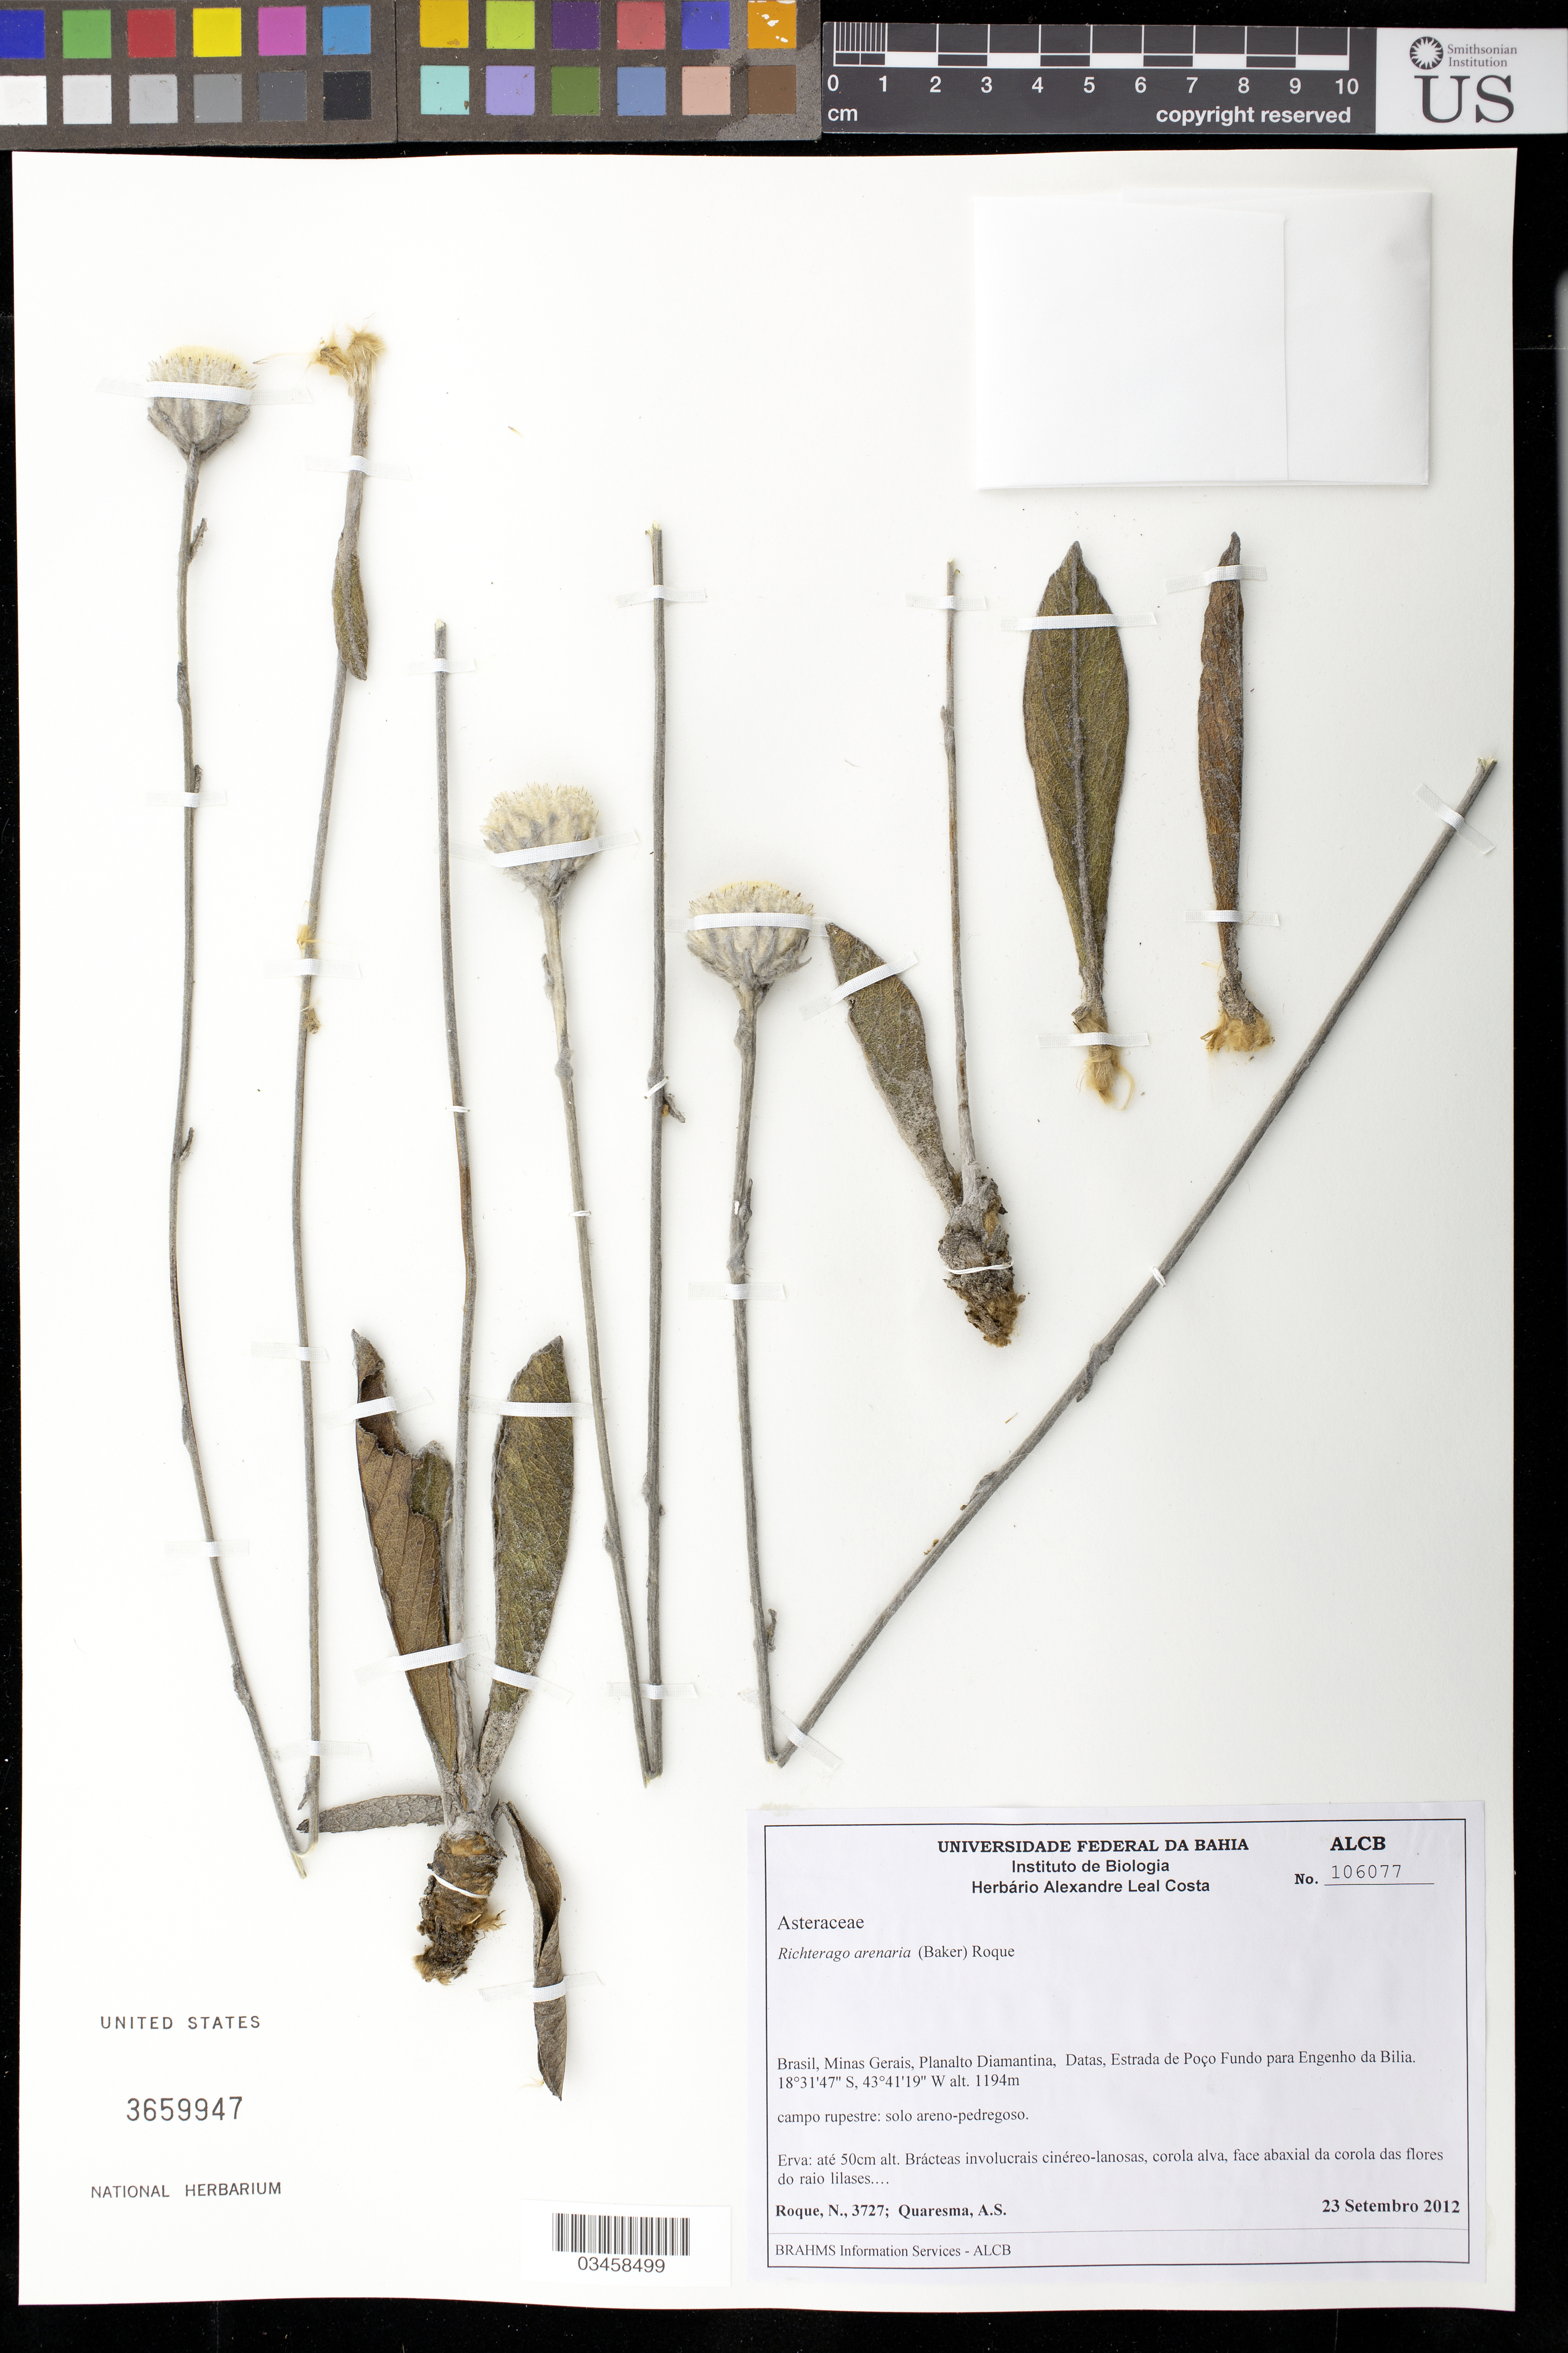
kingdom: Plantae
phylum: Tracheophyta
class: Magnoliopsida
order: Asterales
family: Asteraceae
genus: Richterago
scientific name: Richterago arenaria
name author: (Baker)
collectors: N. Roque & A. Quaresma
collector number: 3727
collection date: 2012-09-23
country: Brazil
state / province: Minas Gerais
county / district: Datas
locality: Planalto Diamantina, Estrada de Poco Fundo para Engenho da Bilia.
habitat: campo rupestre: solo areno-pedregoso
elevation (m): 1194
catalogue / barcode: US 3659947